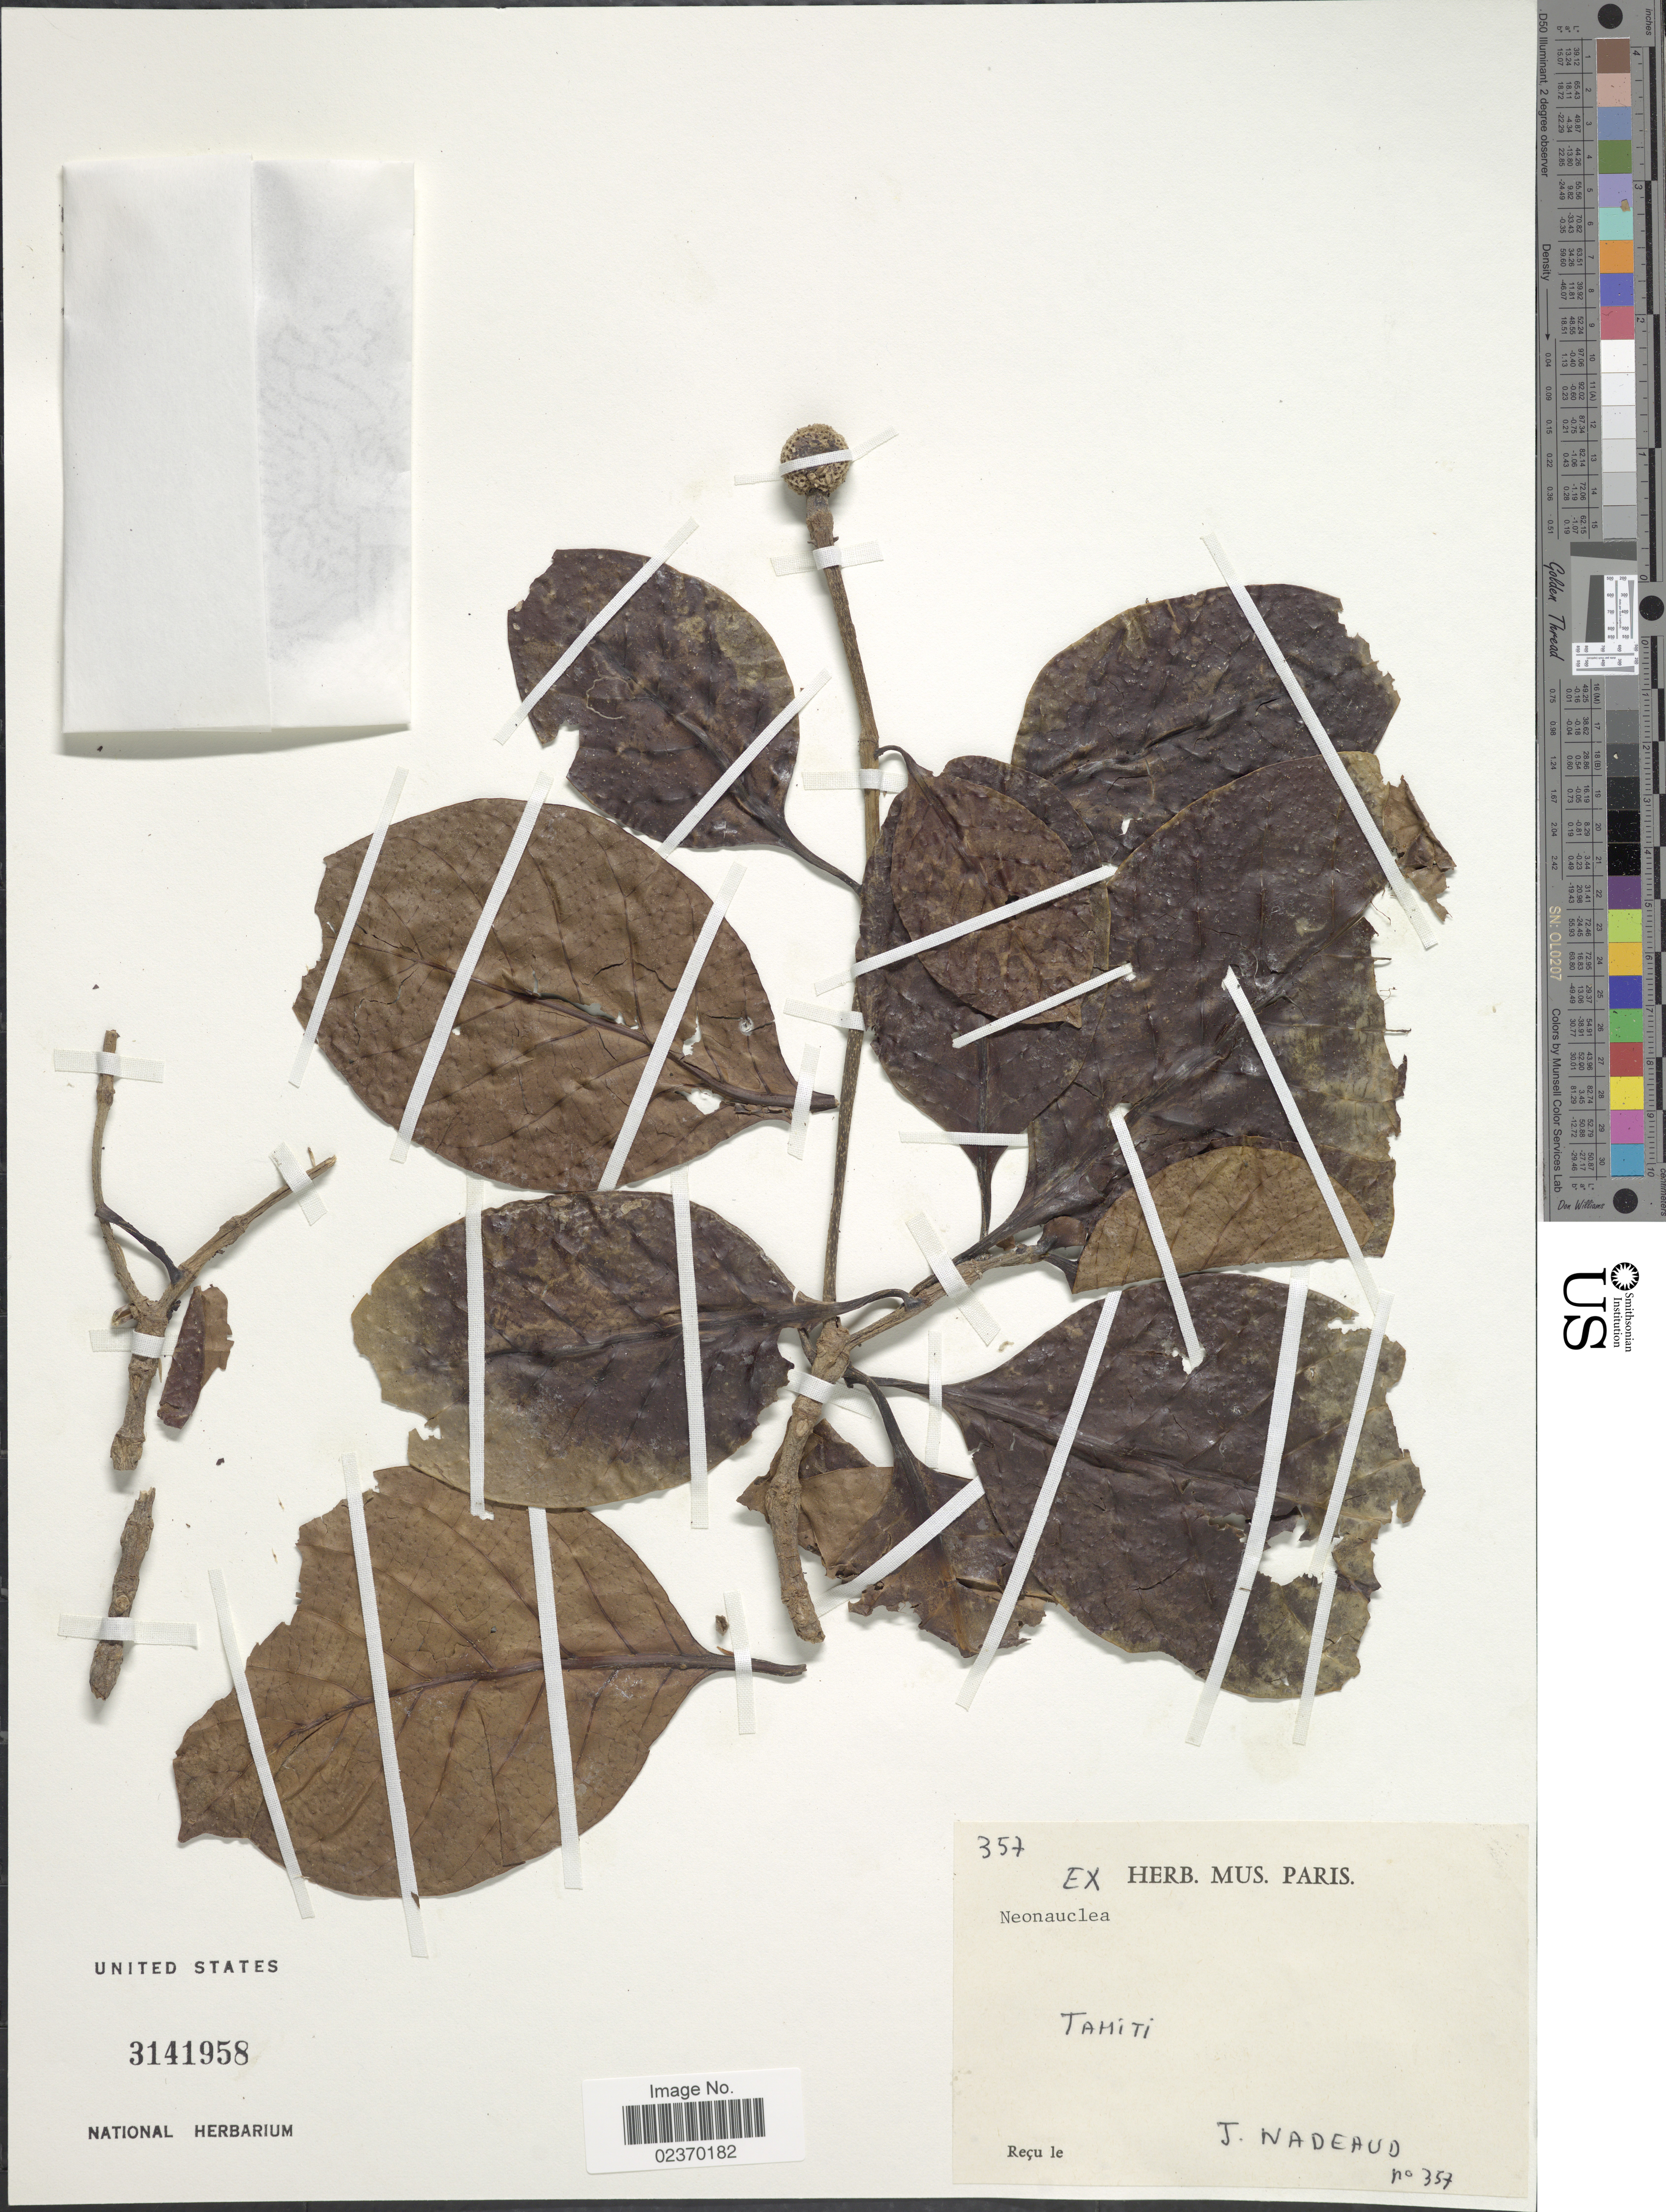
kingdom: Plantae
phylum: Tracheophyta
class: Magnoliopsida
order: Gentianales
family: Rubiaceae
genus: Neonauclea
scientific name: Neonauclea sp.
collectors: J. Nadeaud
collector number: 357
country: French Polynesia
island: Tahiti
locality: Tahiti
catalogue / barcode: US 3141958